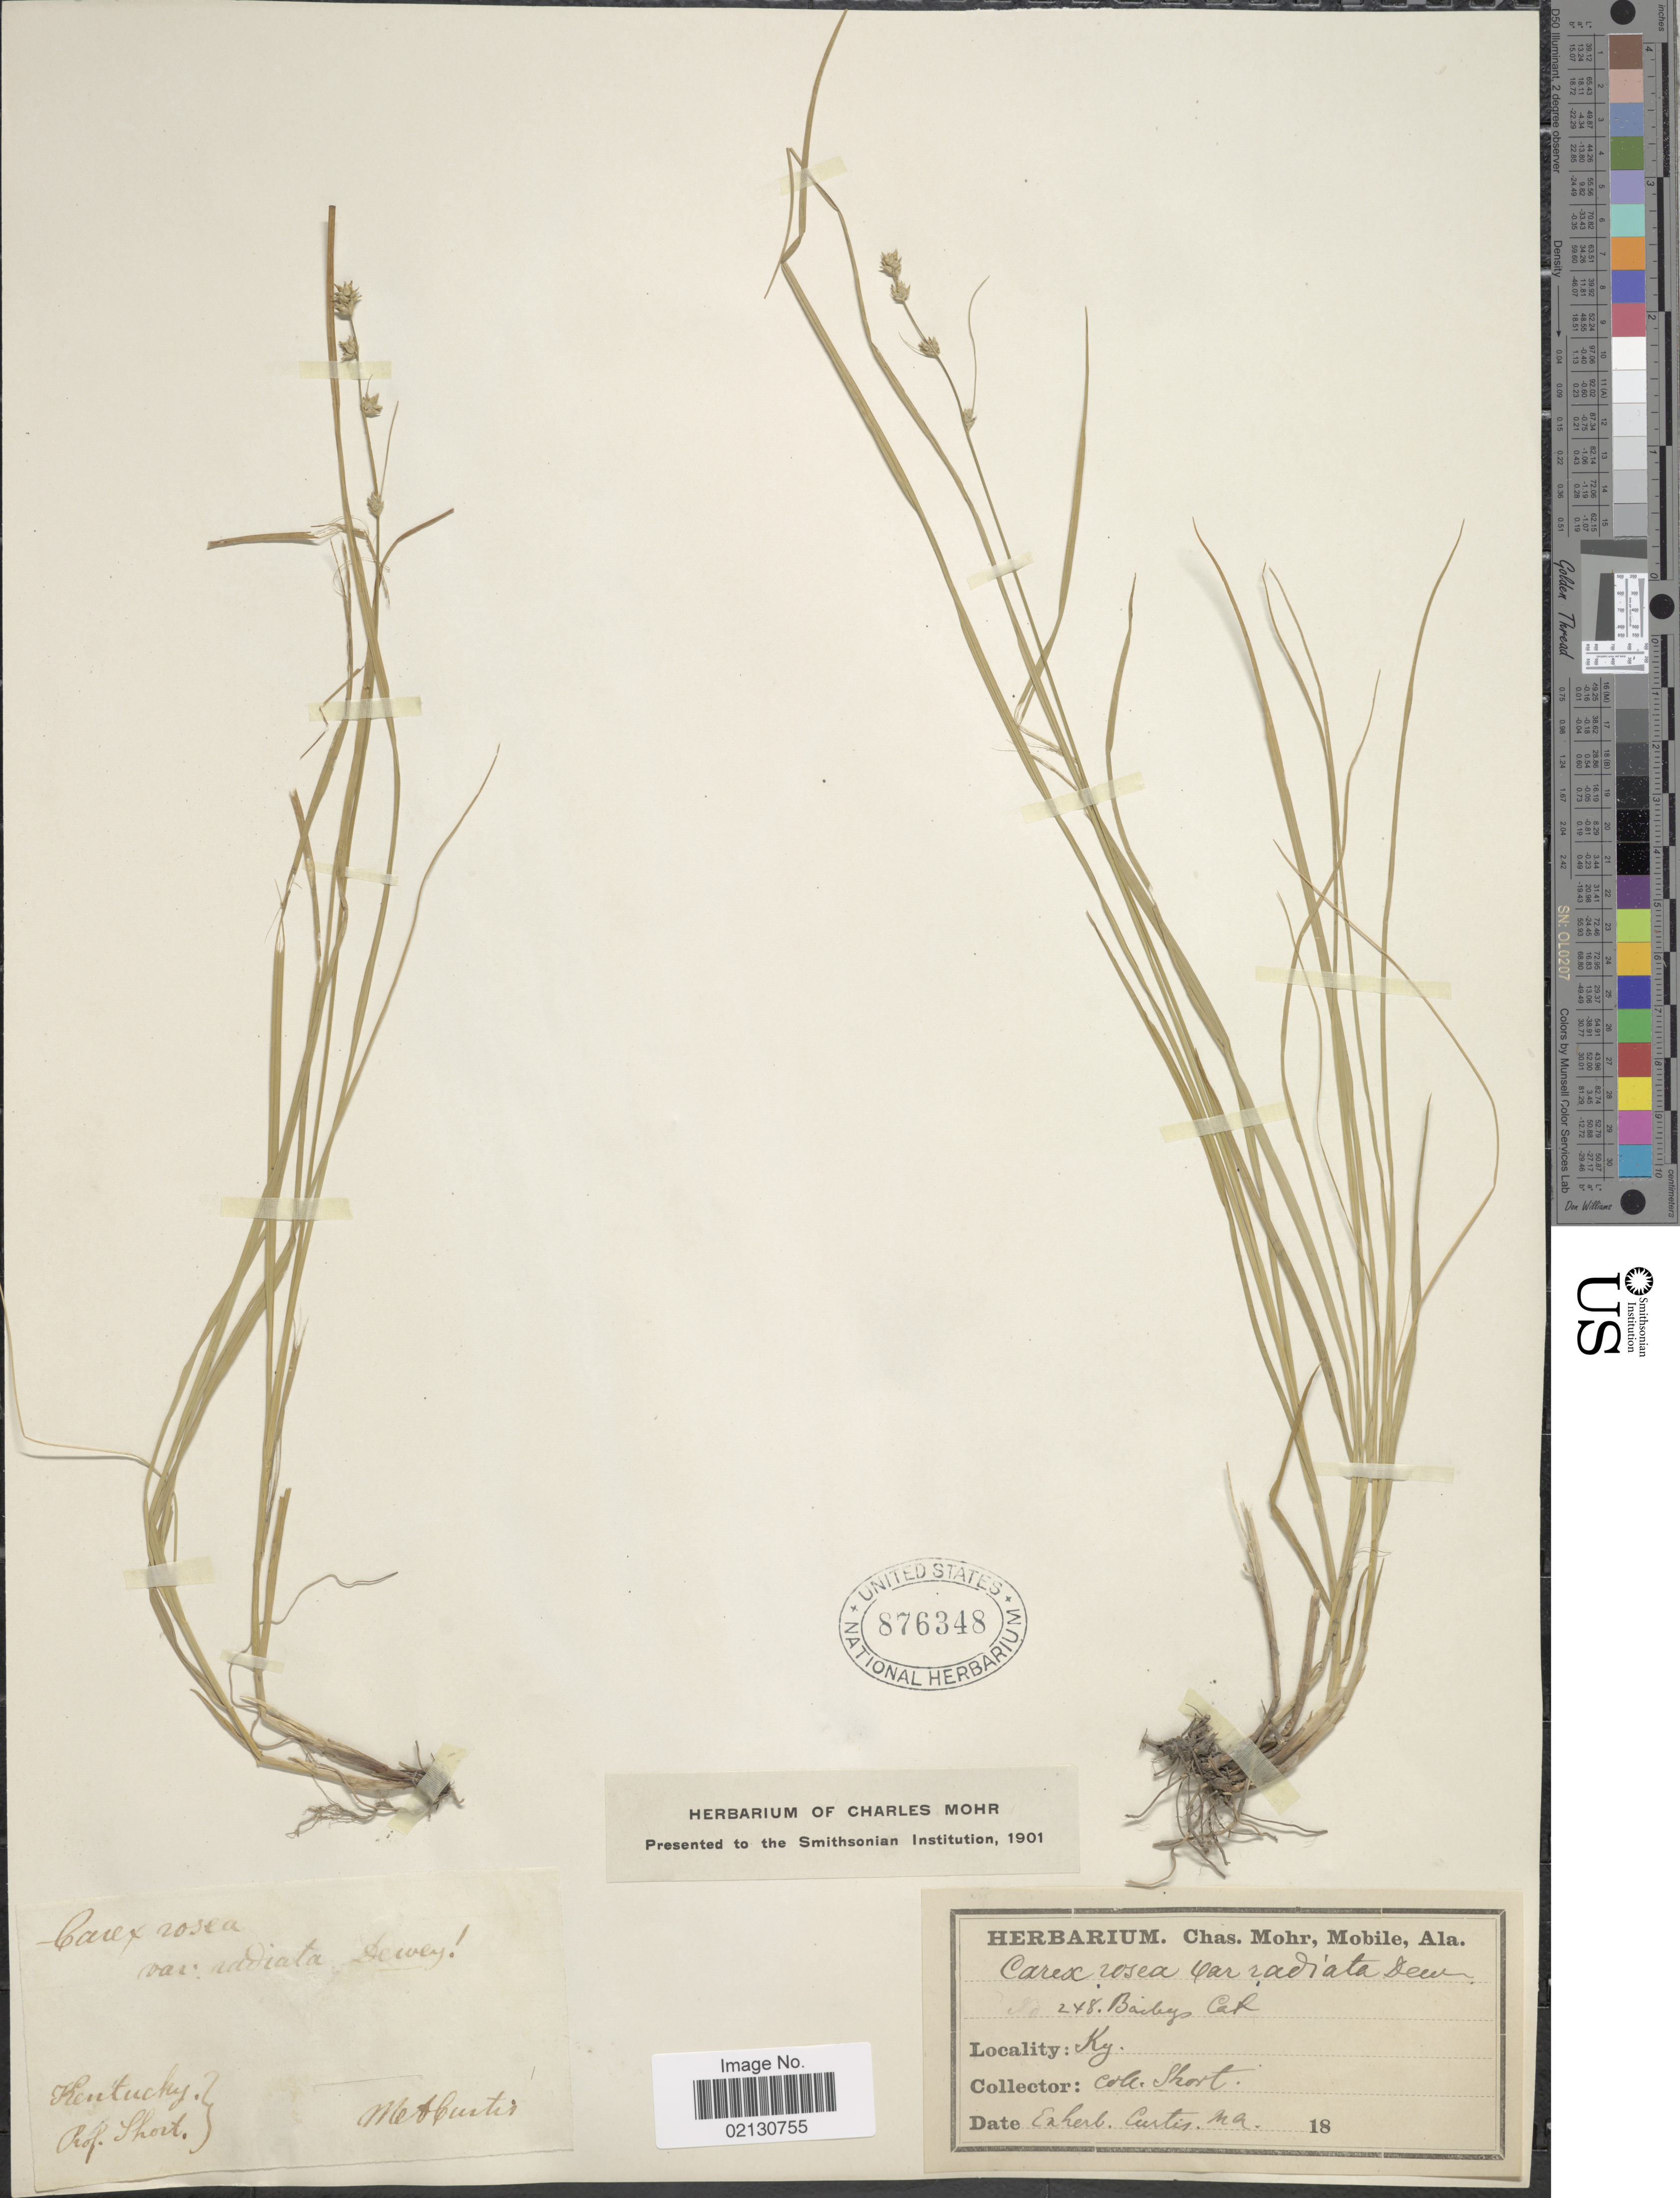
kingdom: Plantae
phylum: Tracheophyta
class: Liliopsida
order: Poales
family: Cyperaceae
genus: Carex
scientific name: Carex radiata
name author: (Wahlenb.) Small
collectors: -. Short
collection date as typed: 18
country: United States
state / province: Kentucky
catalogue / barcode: US 876348